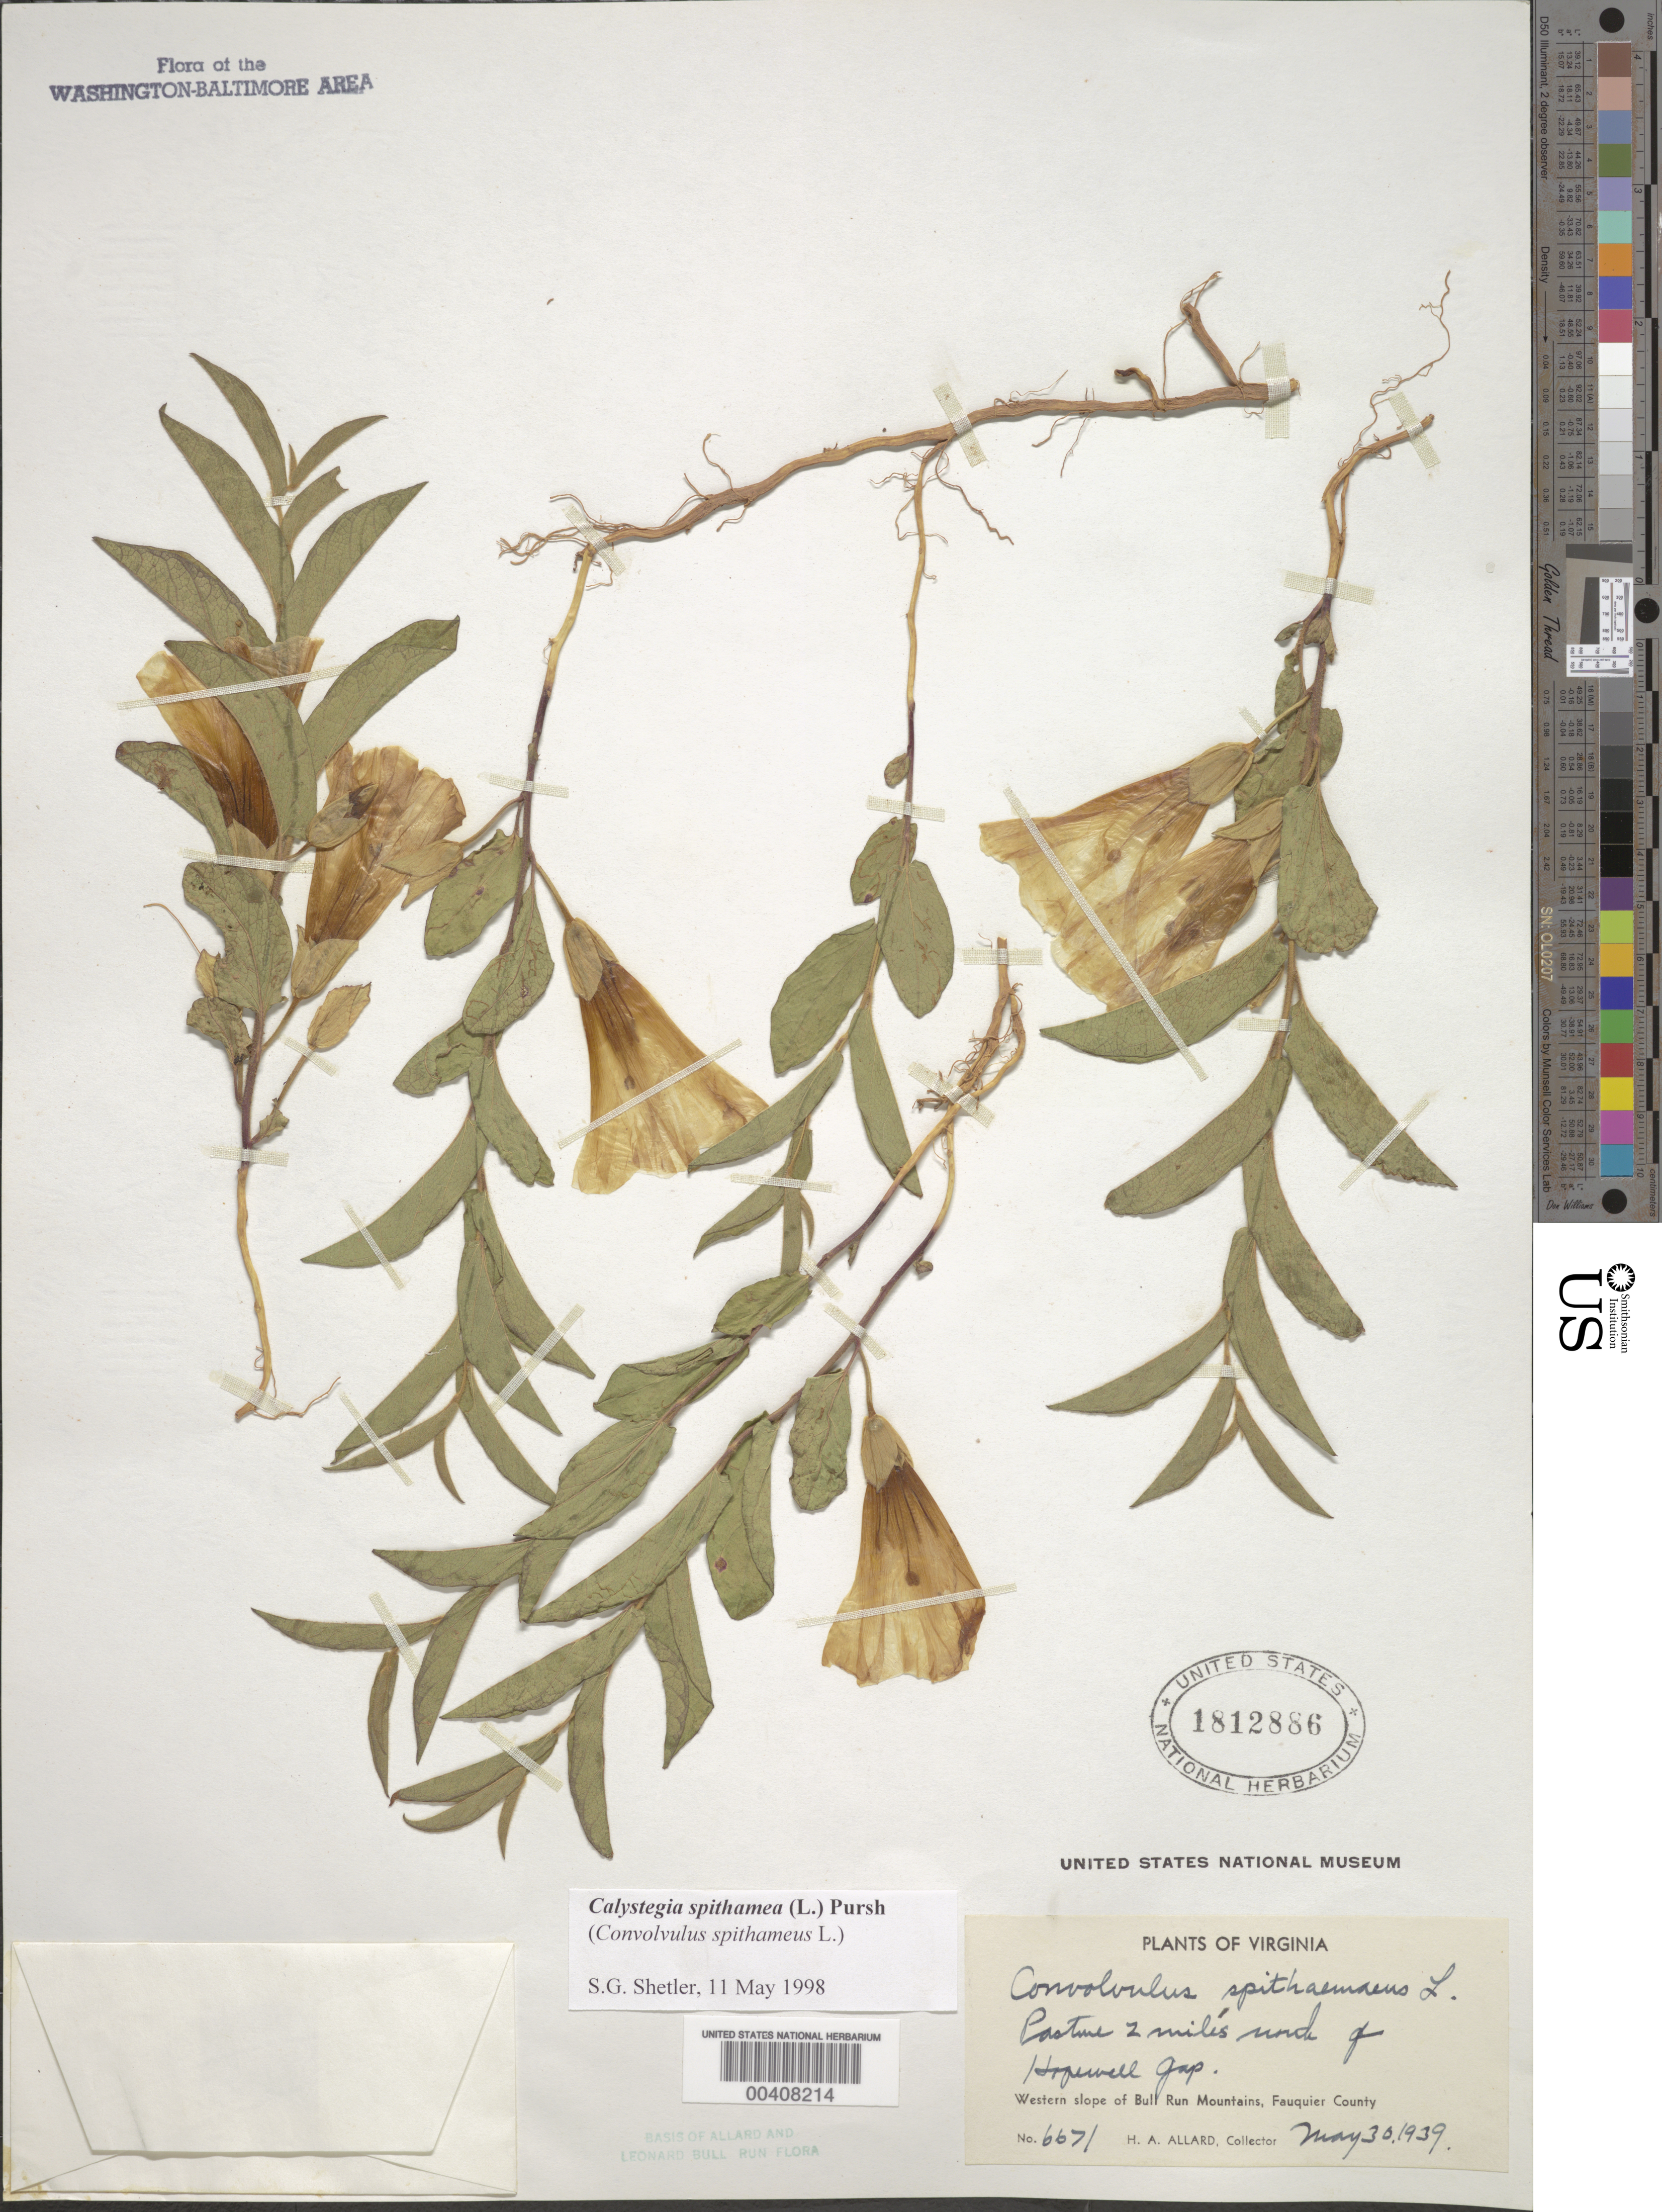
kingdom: Plantae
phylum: Tracheophyta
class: Magnoliopsida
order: Solanales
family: Convolvulaceae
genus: Calystegia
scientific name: Calystegia spithamaea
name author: (L.) Pursh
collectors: H. A. Allard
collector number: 6671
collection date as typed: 30 May 1939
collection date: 1939-05-30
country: United States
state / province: Virginia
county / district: Fauquier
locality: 2 mi. N of Hopewell Gap, western slope of Bull Run Mountains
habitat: Pasture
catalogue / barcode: US 1812886